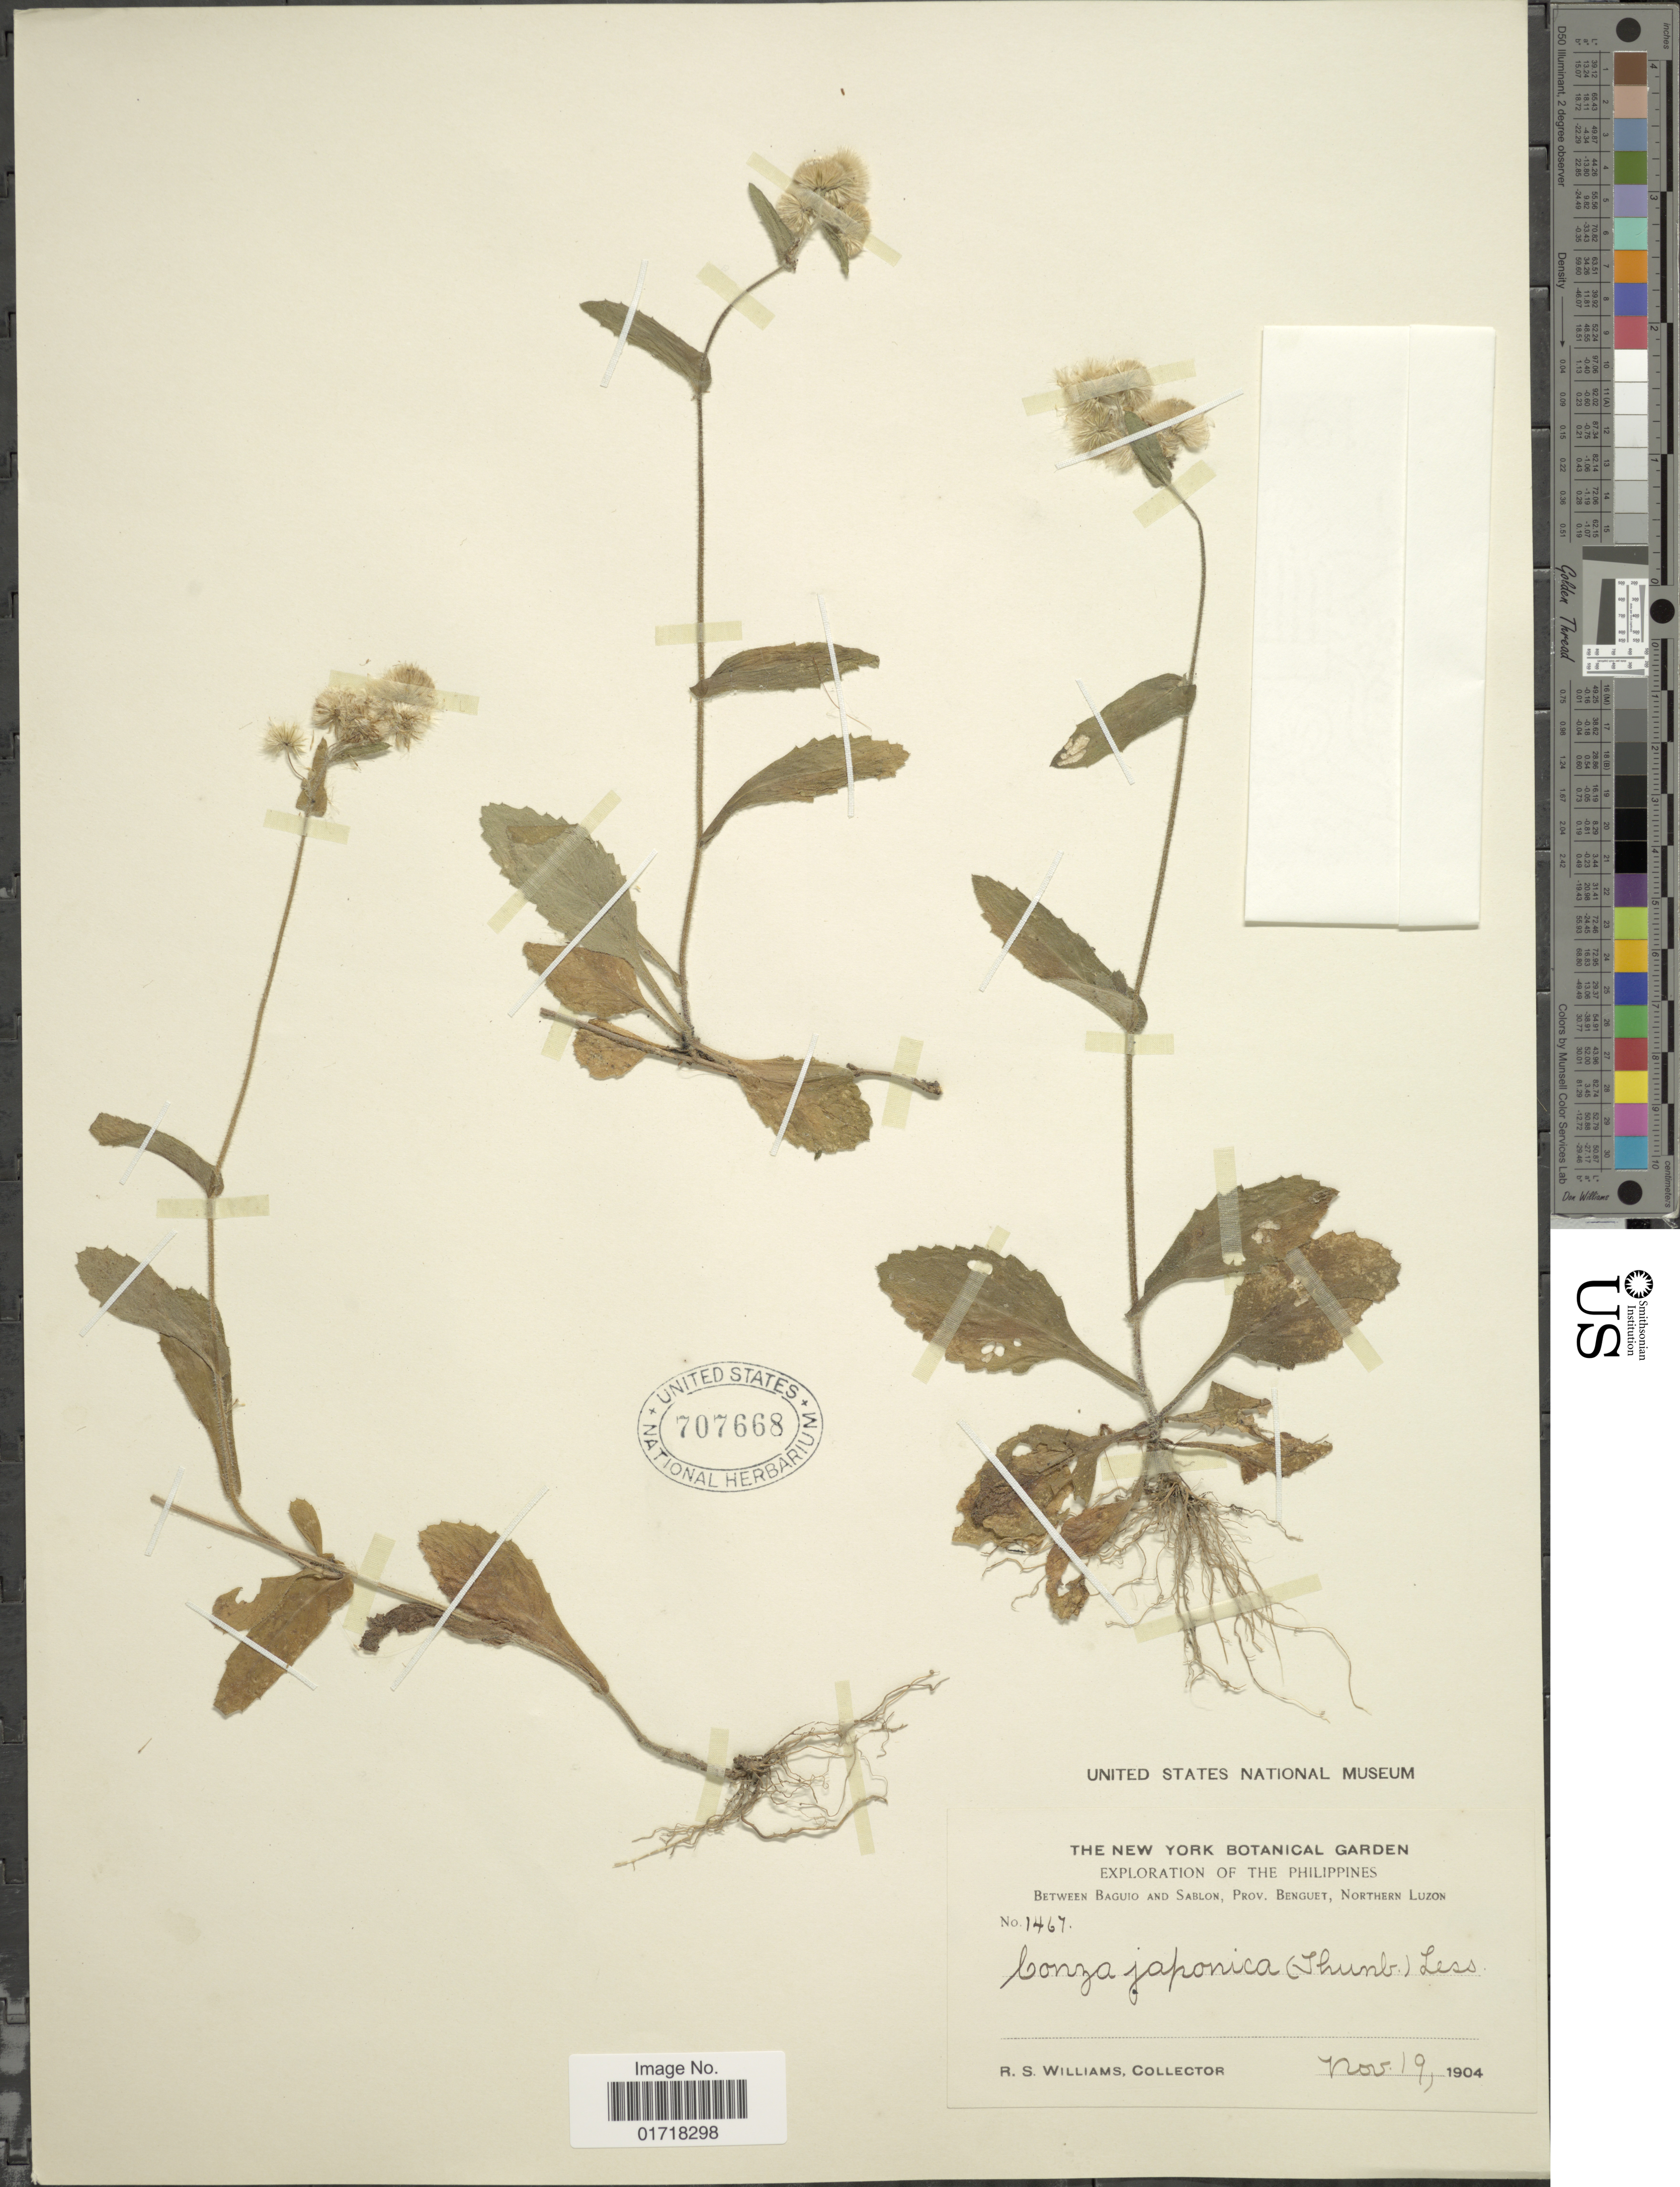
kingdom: Plantae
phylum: Tracheophyta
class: Magnoliopsida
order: Asterales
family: Asteraceae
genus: Conyza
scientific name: Conyza japonica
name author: (Thunb.) Less.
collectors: R. S. Williams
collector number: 1467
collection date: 1904-11-19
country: Philippines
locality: Between baguio and sablon, Prov. Benguet, Northern Luzon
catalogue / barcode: US 707668